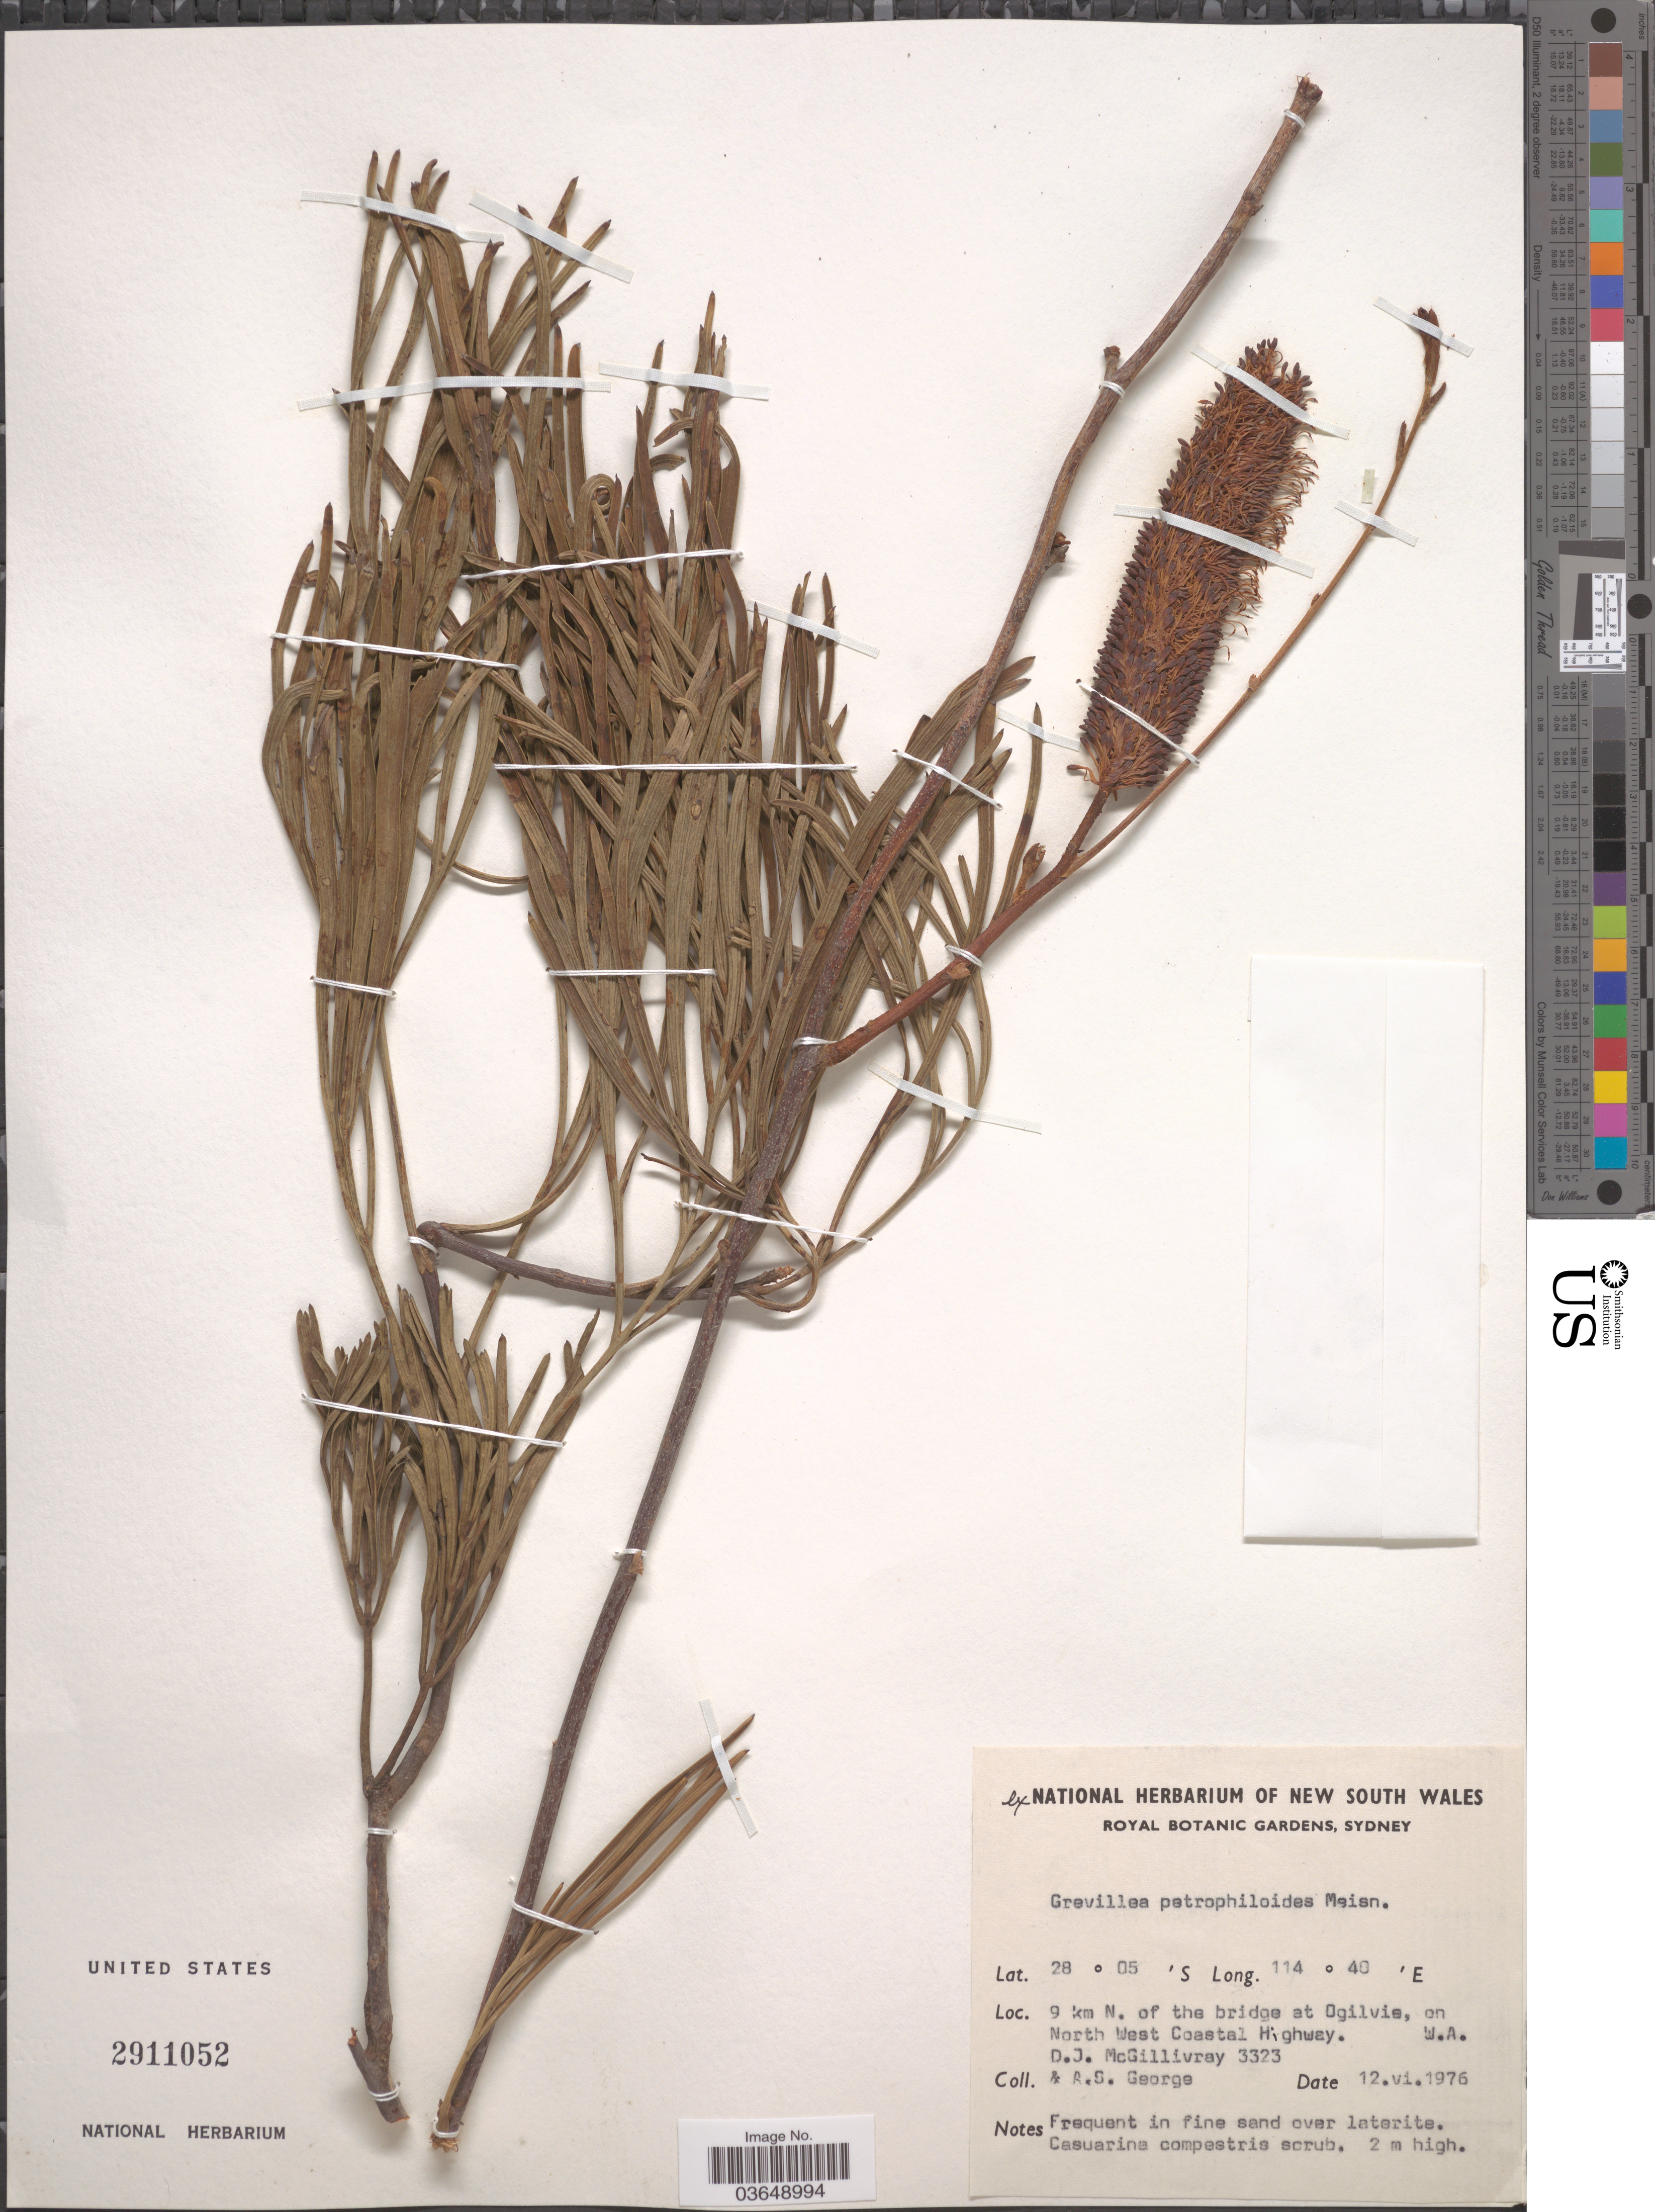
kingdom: Plantae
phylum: Tracheophyta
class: Magnoliopsida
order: Proteales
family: Proteaceae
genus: Grevillea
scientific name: Grevillea petrophiloides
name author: Meisn.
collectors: D. J. McGillivray & A. S. George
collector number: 3323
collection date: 1976-06-12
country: Australia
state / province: Western Australia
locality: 9 km N. of the bridge at Ogilvie, on North West Coastal Highway.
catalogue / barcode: US 2911052